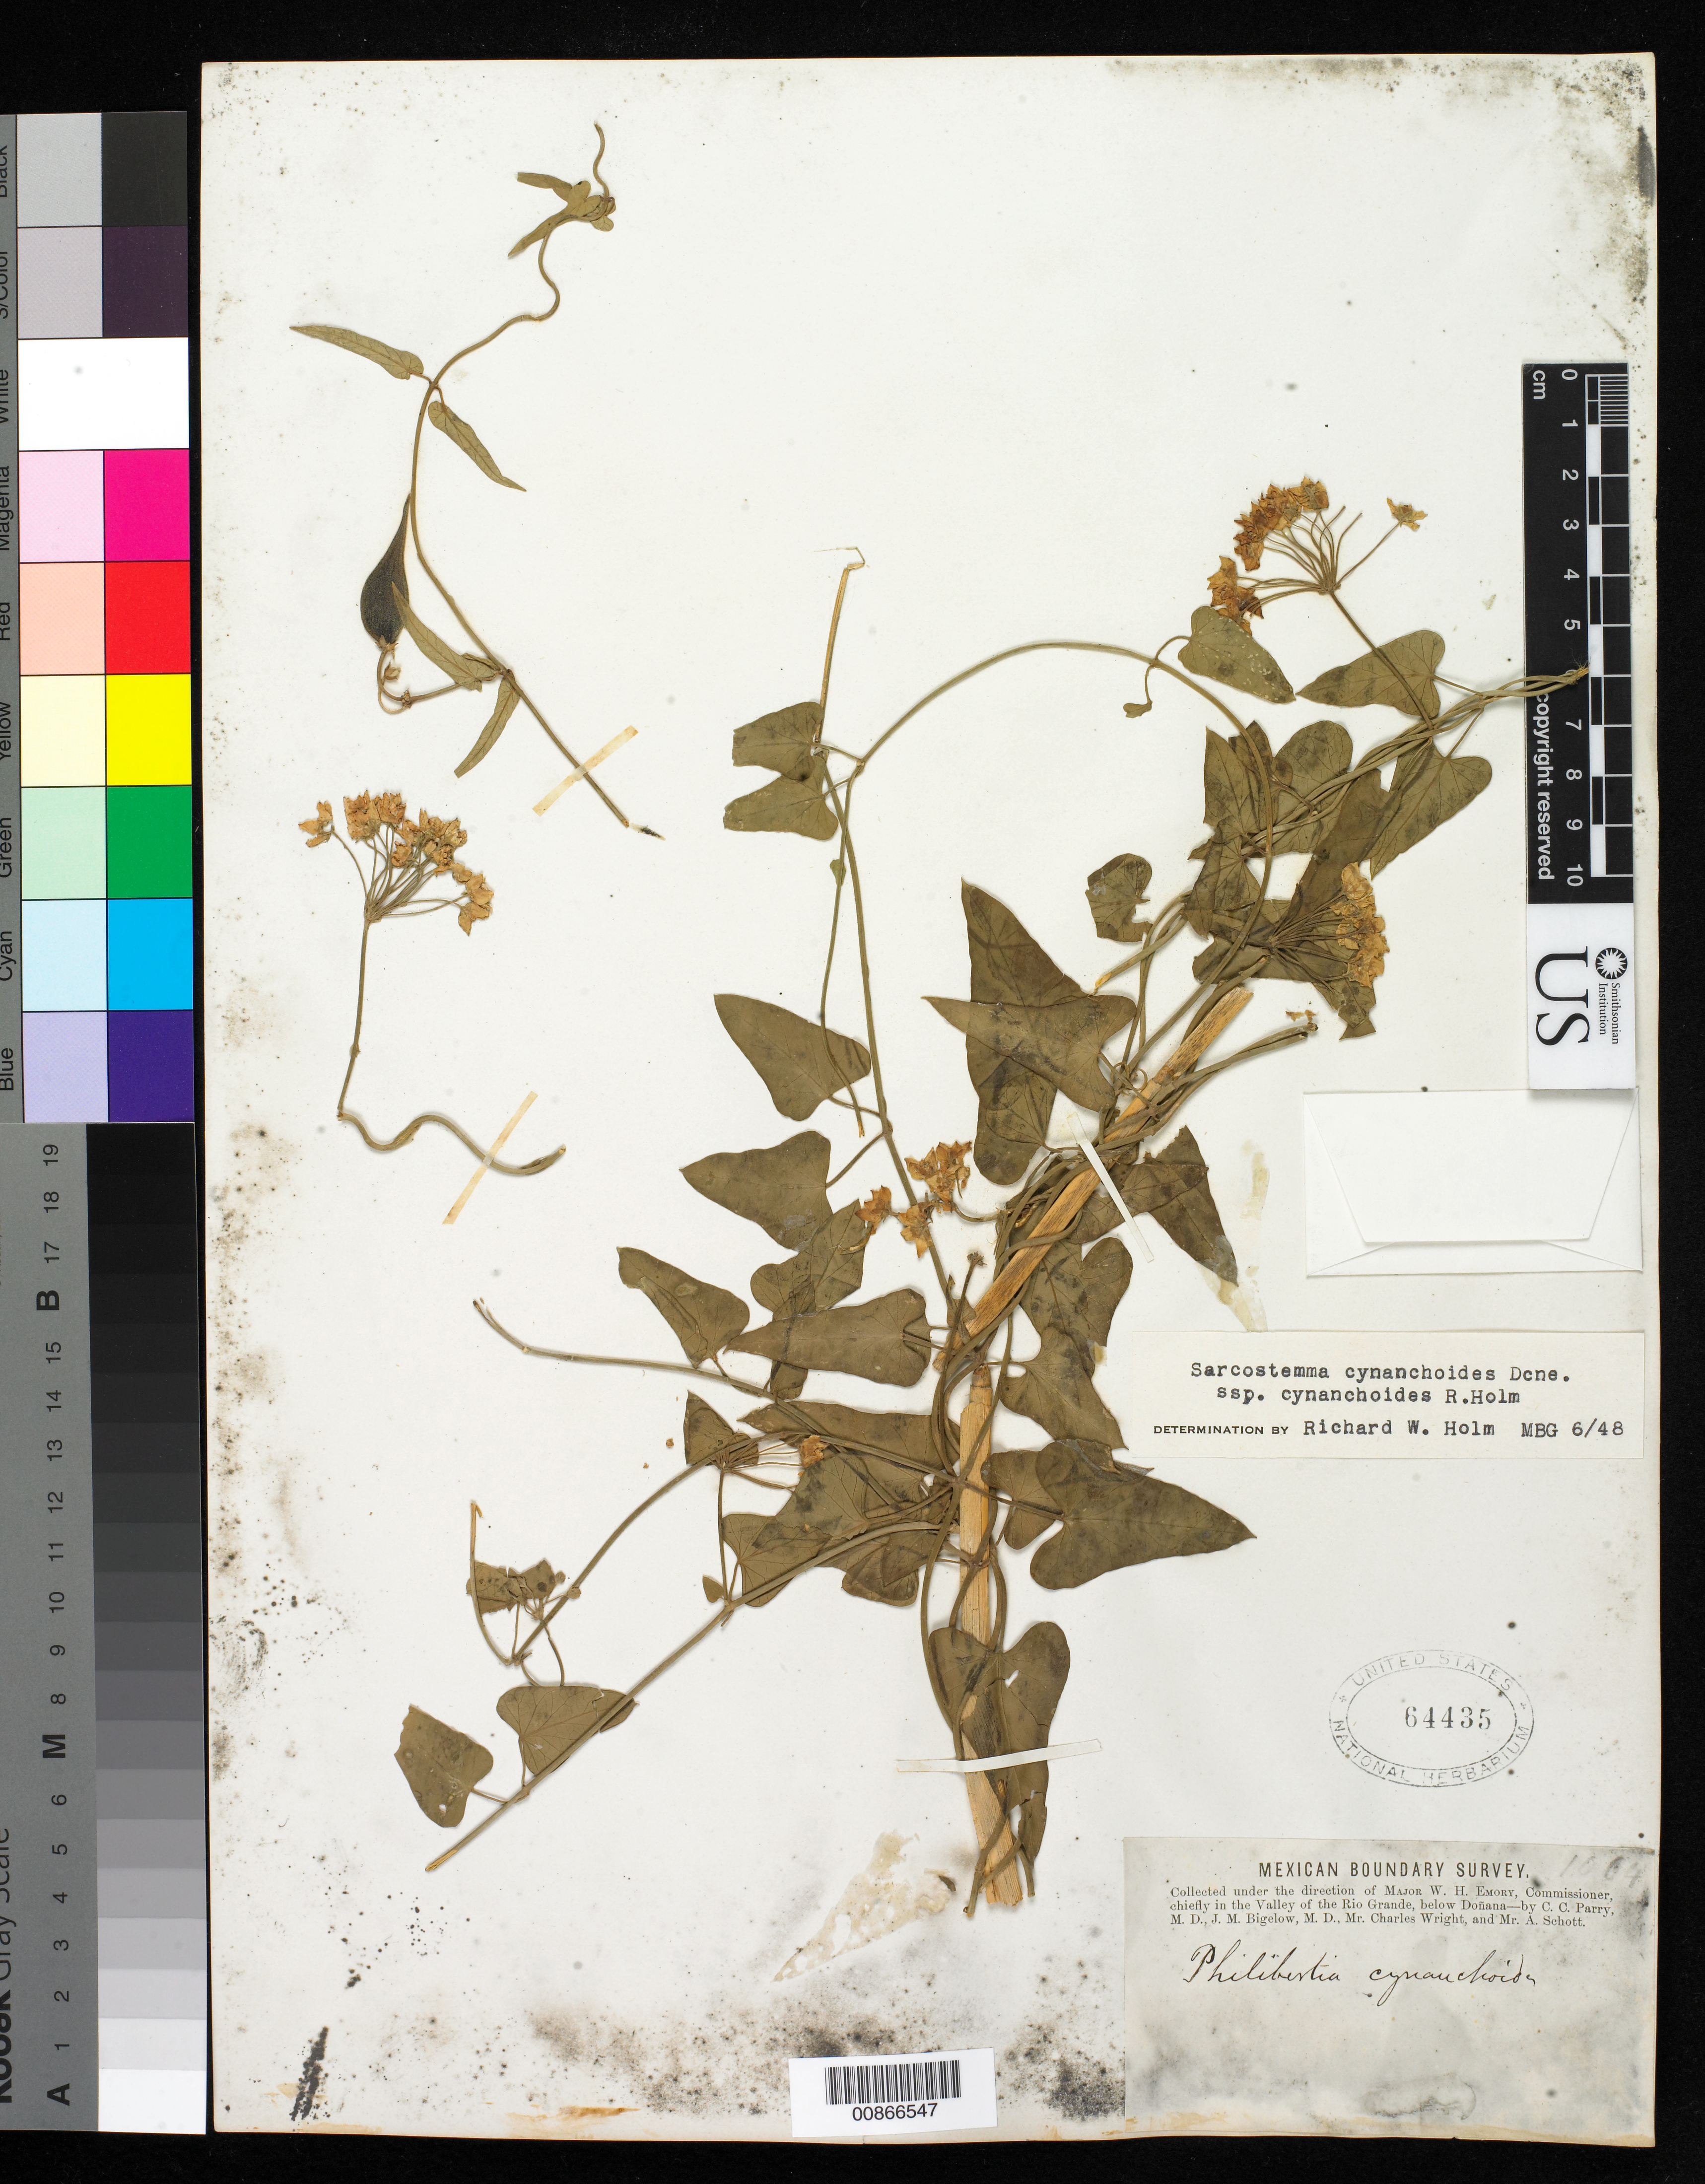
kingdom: Plantae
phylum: Tracheophyta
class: Magnoliopsida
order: Gentianales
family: Apocynaceae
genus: Sarcostemma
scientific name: Sarcostemma cynanchoides subsp. cynanchoides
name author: Decne.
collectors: C. C. Parry, J. M. Bigelow, C. Wright & A. C. V. Schott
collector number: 1064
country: United States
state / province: New Mexico / Texas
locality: Valley of the Rio Grande, below Doñana.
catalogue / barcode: US 64435